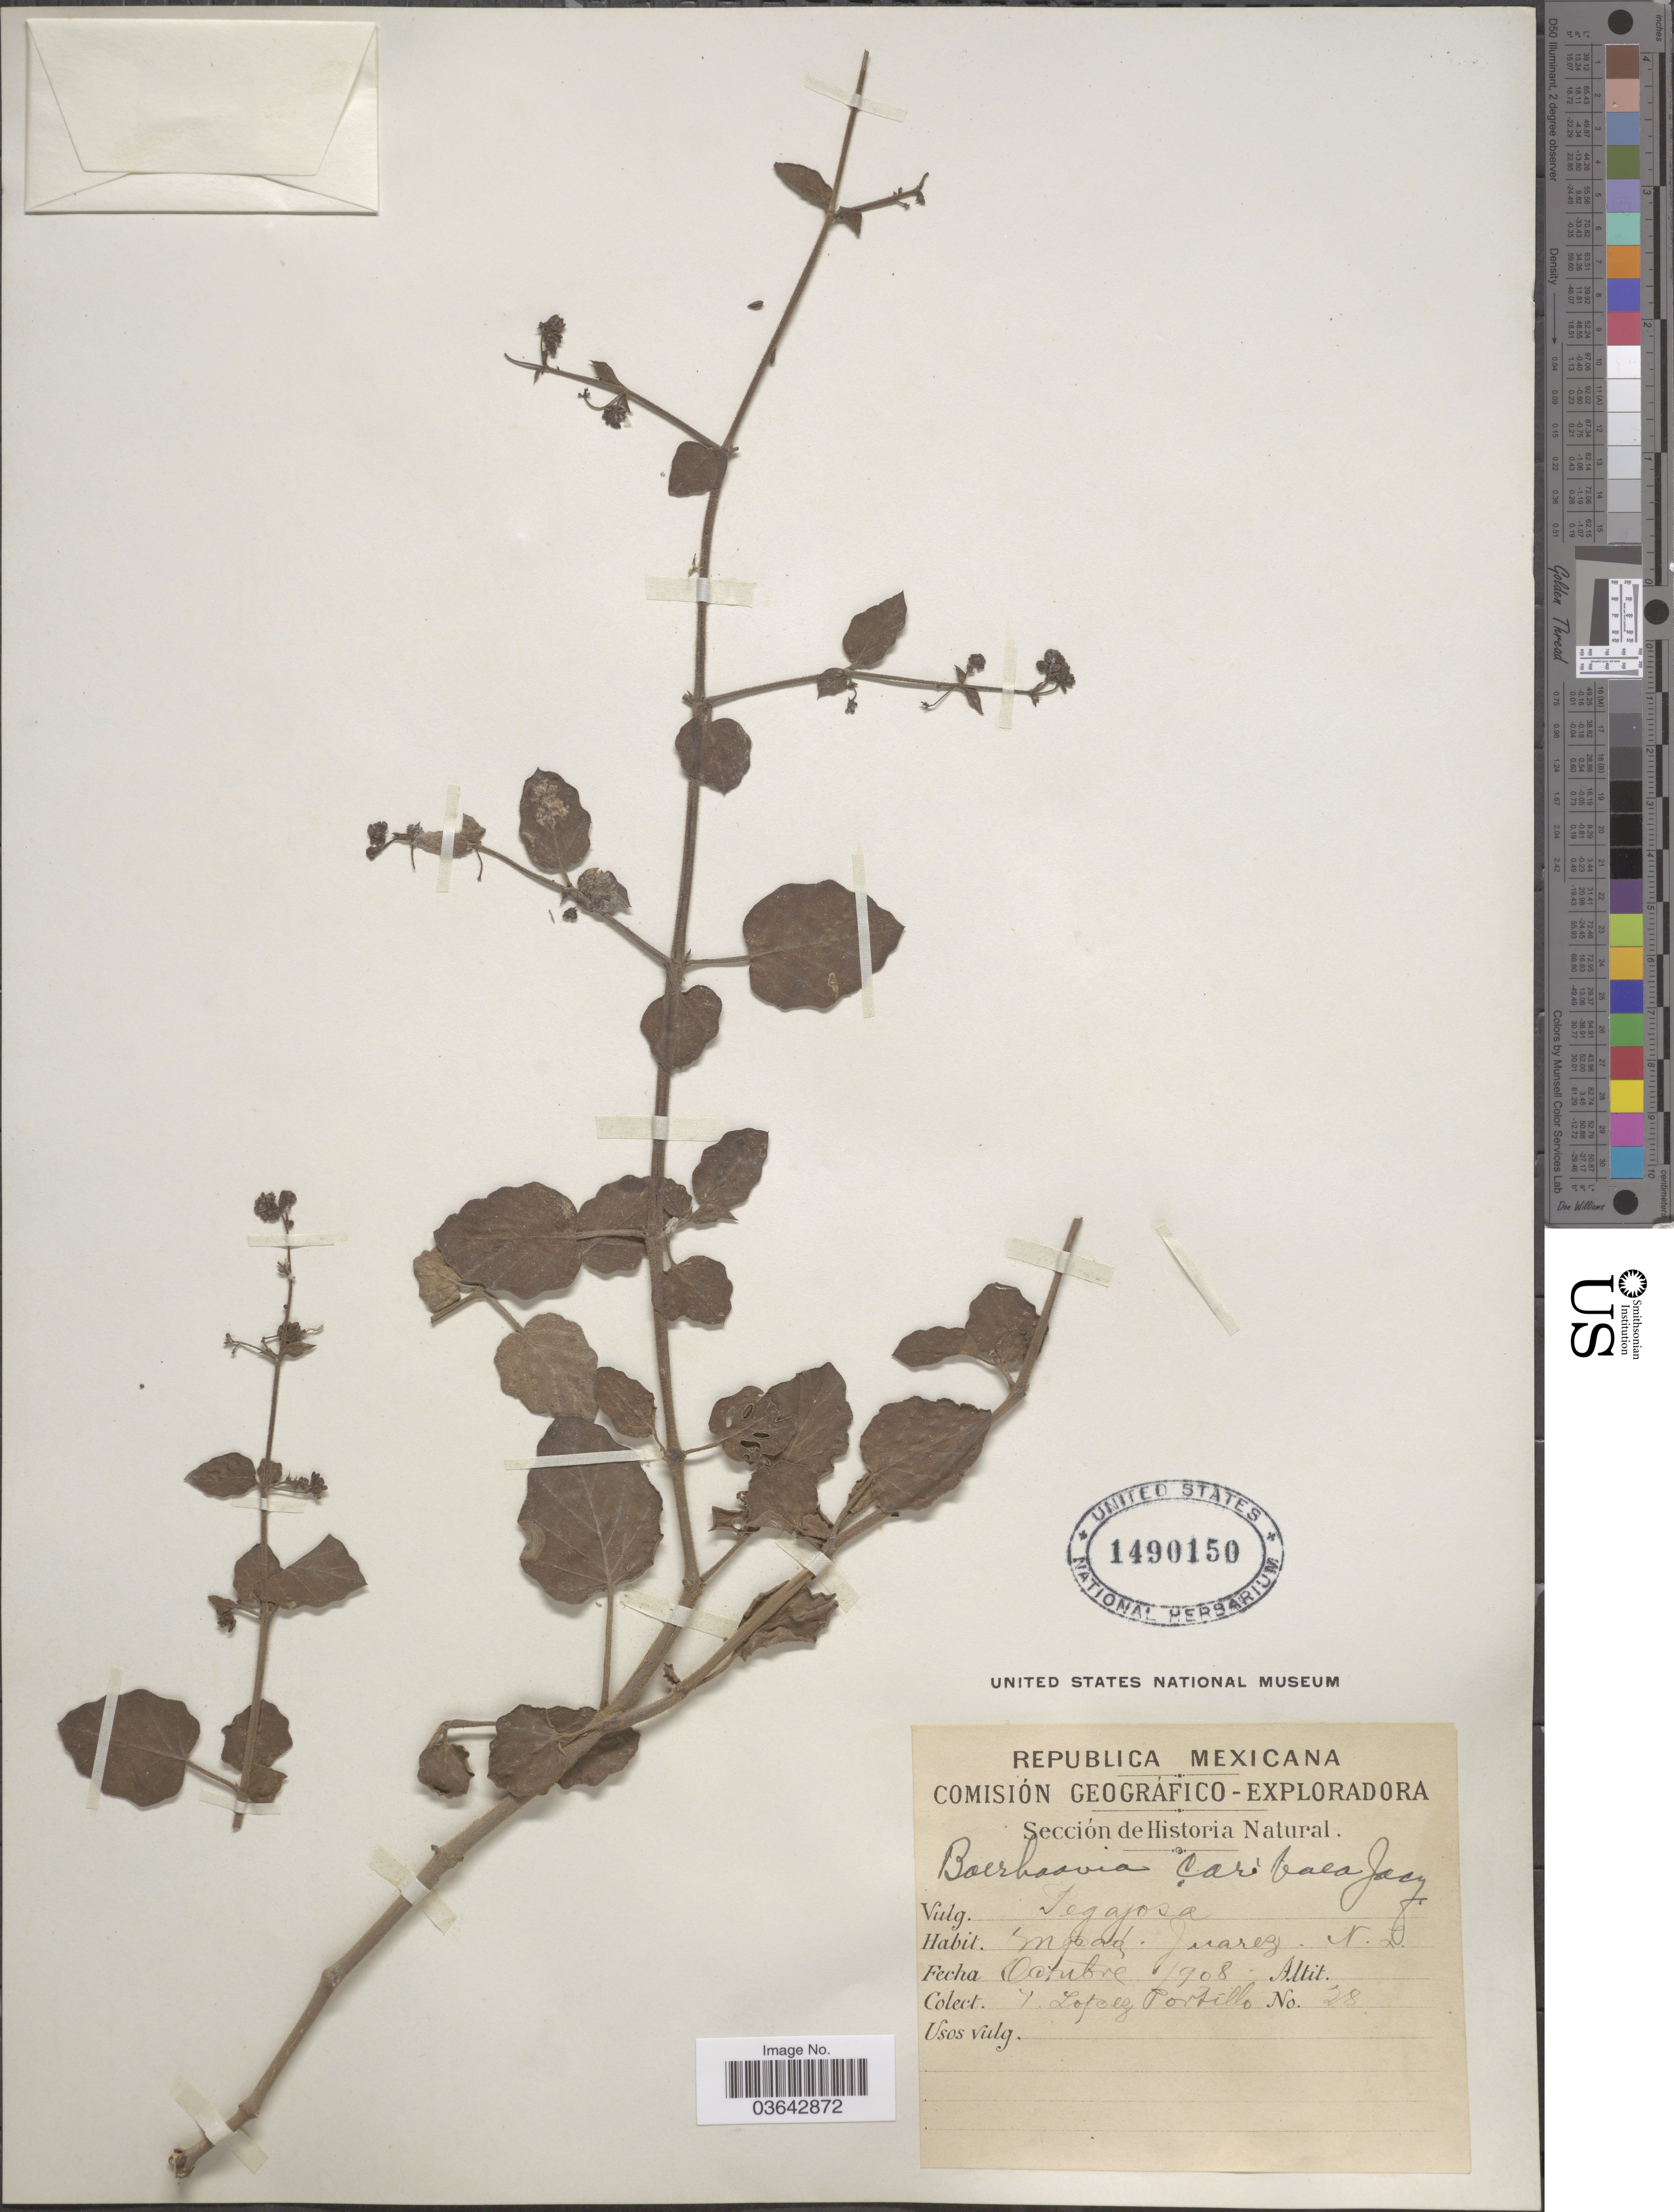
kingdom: Plantae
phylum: Tracheophyta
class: Magnoliopsida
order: Caryophyllales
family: Nyctaginaceae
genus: Boerhavia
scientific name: Boerhavia caribaea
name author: Jacq.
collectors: López Portillo, V.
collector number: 28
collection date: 1908-10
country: Mexico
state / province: Nuevo León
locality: Mpad Juarez.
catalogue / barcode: US 1490150